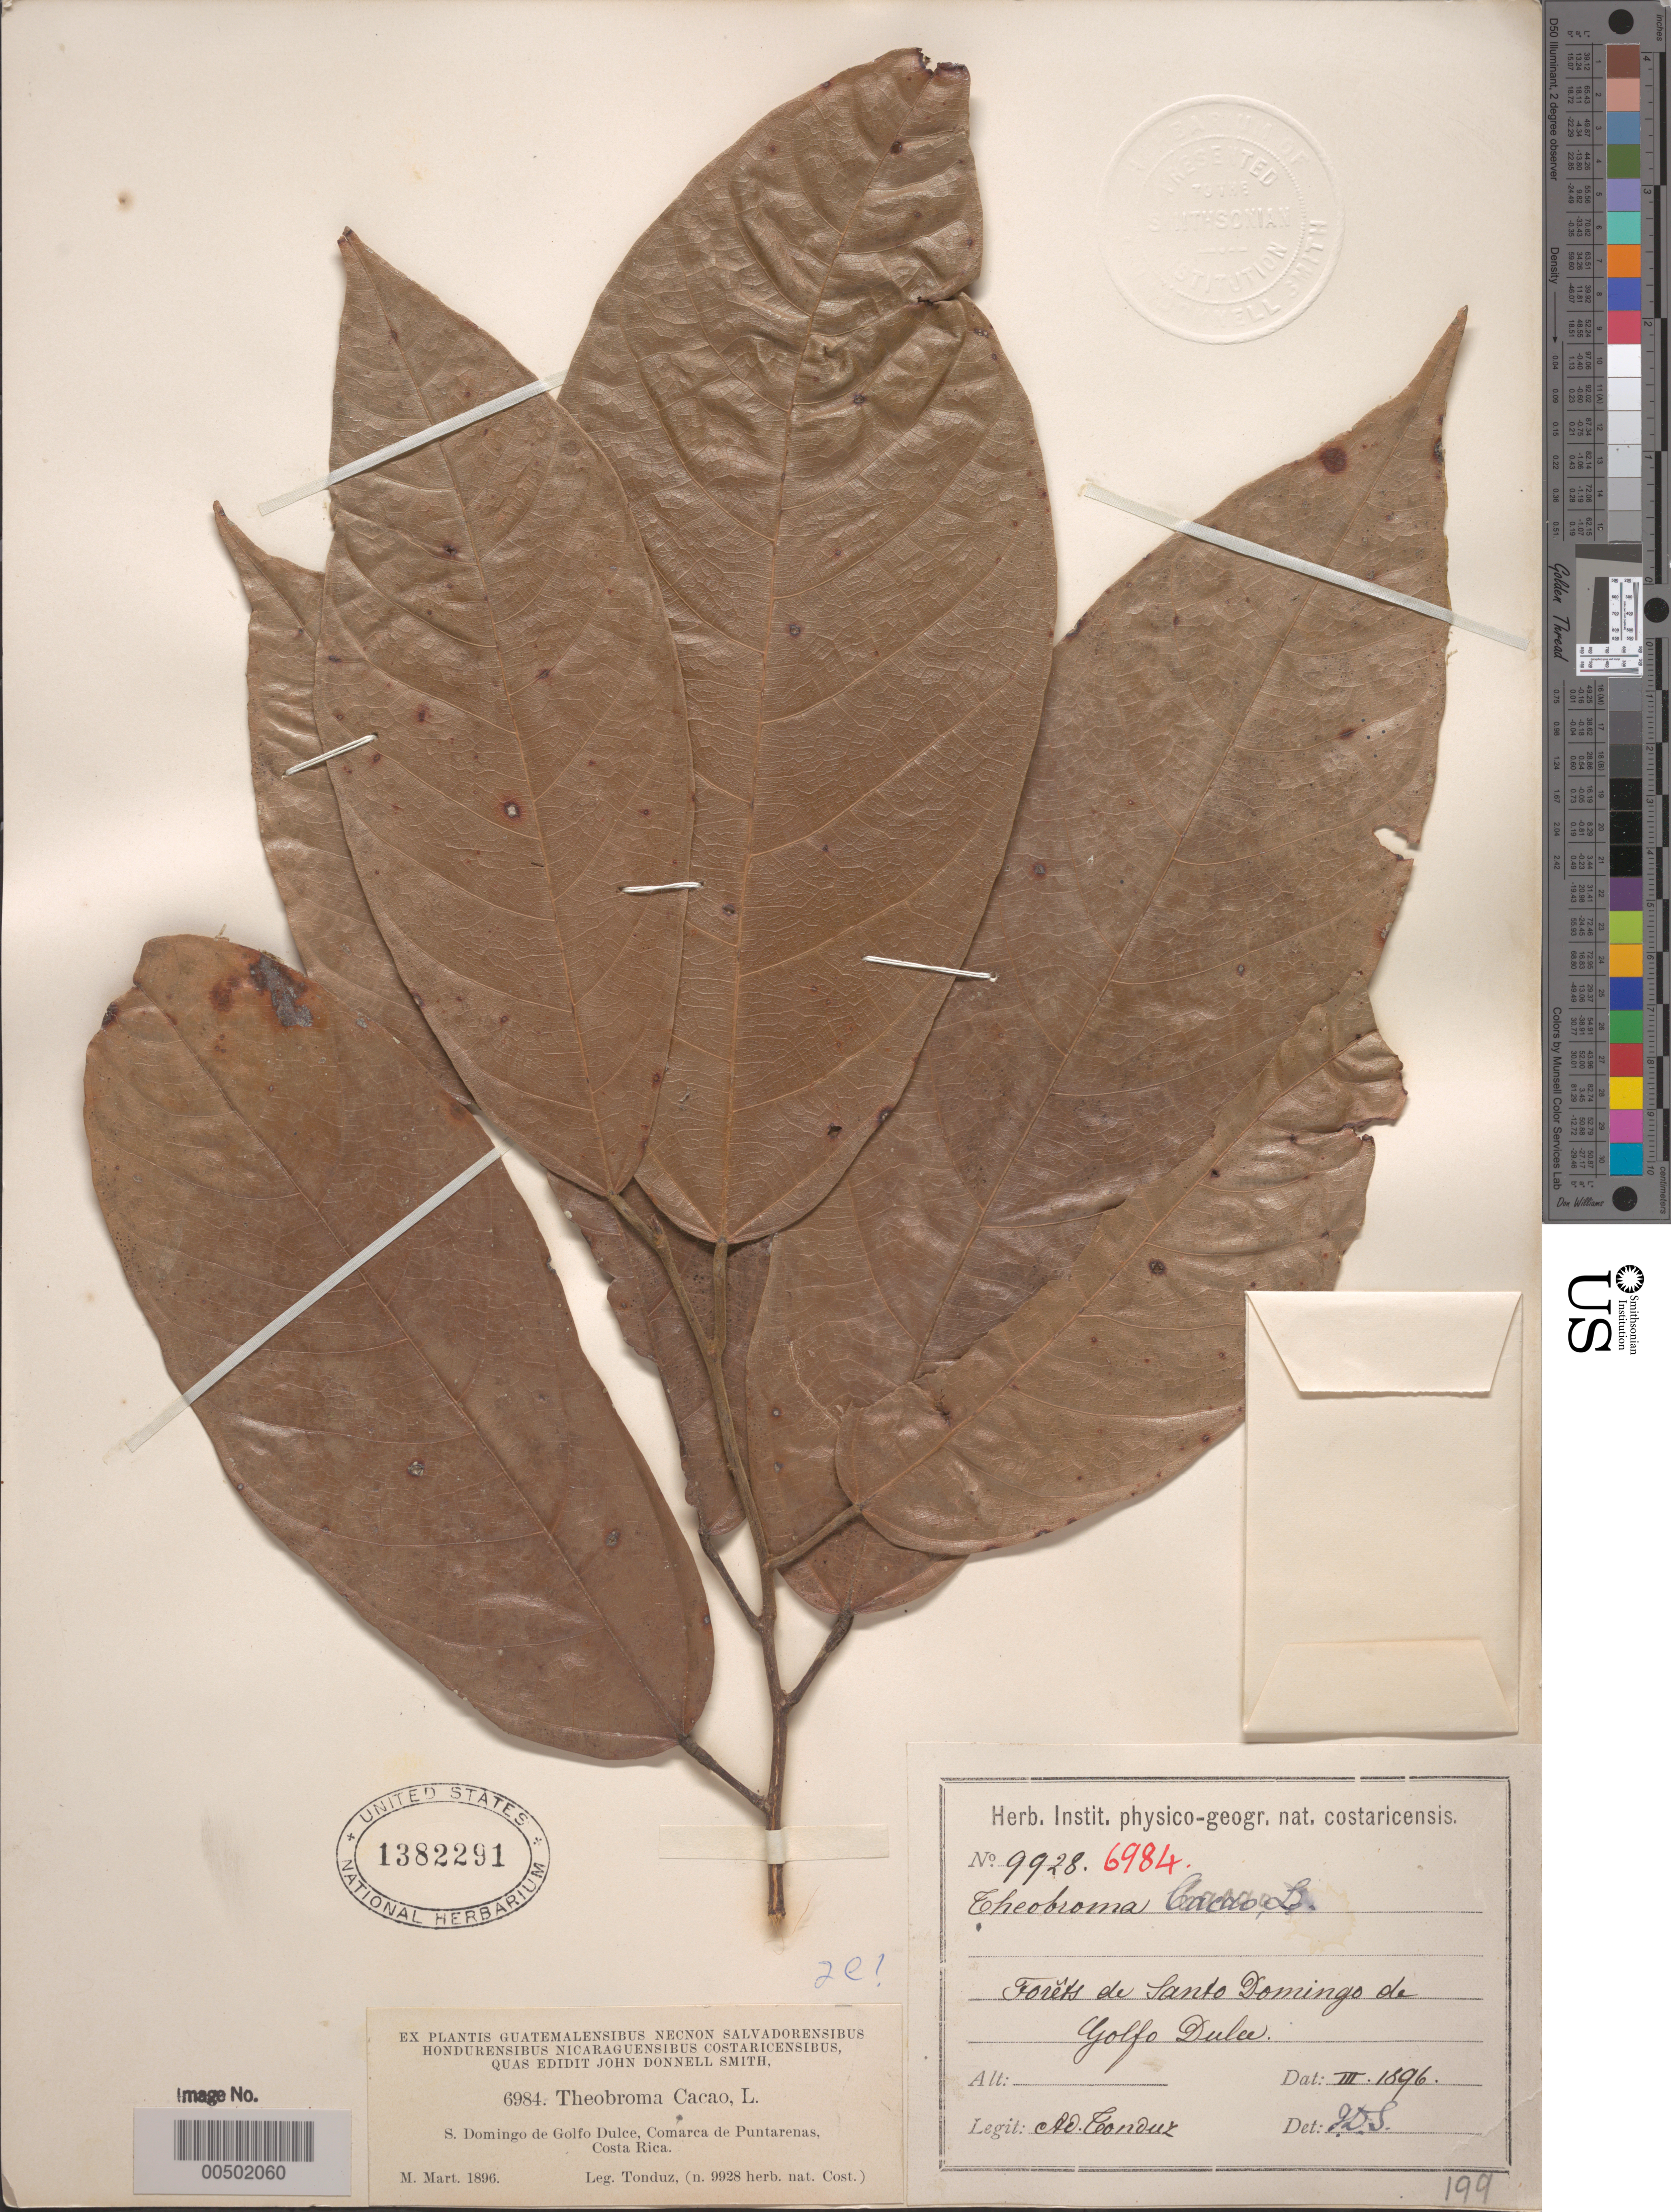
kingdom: Plantae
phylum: Tracheophyta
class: Magnoliopsida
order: Malvales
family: Malvaceae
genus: Theobroma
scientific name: Theobroma cacao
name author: L.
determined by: Donnell Smith, John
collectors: A. Tonduz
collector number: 6984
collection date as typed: Mar 1896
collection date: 1896-03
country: Costa Rica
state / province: Puntarenas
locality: Forêts de Santo Domingo de Golfo Dulce, Comarca de Puntarenas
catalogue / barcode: US 1382291